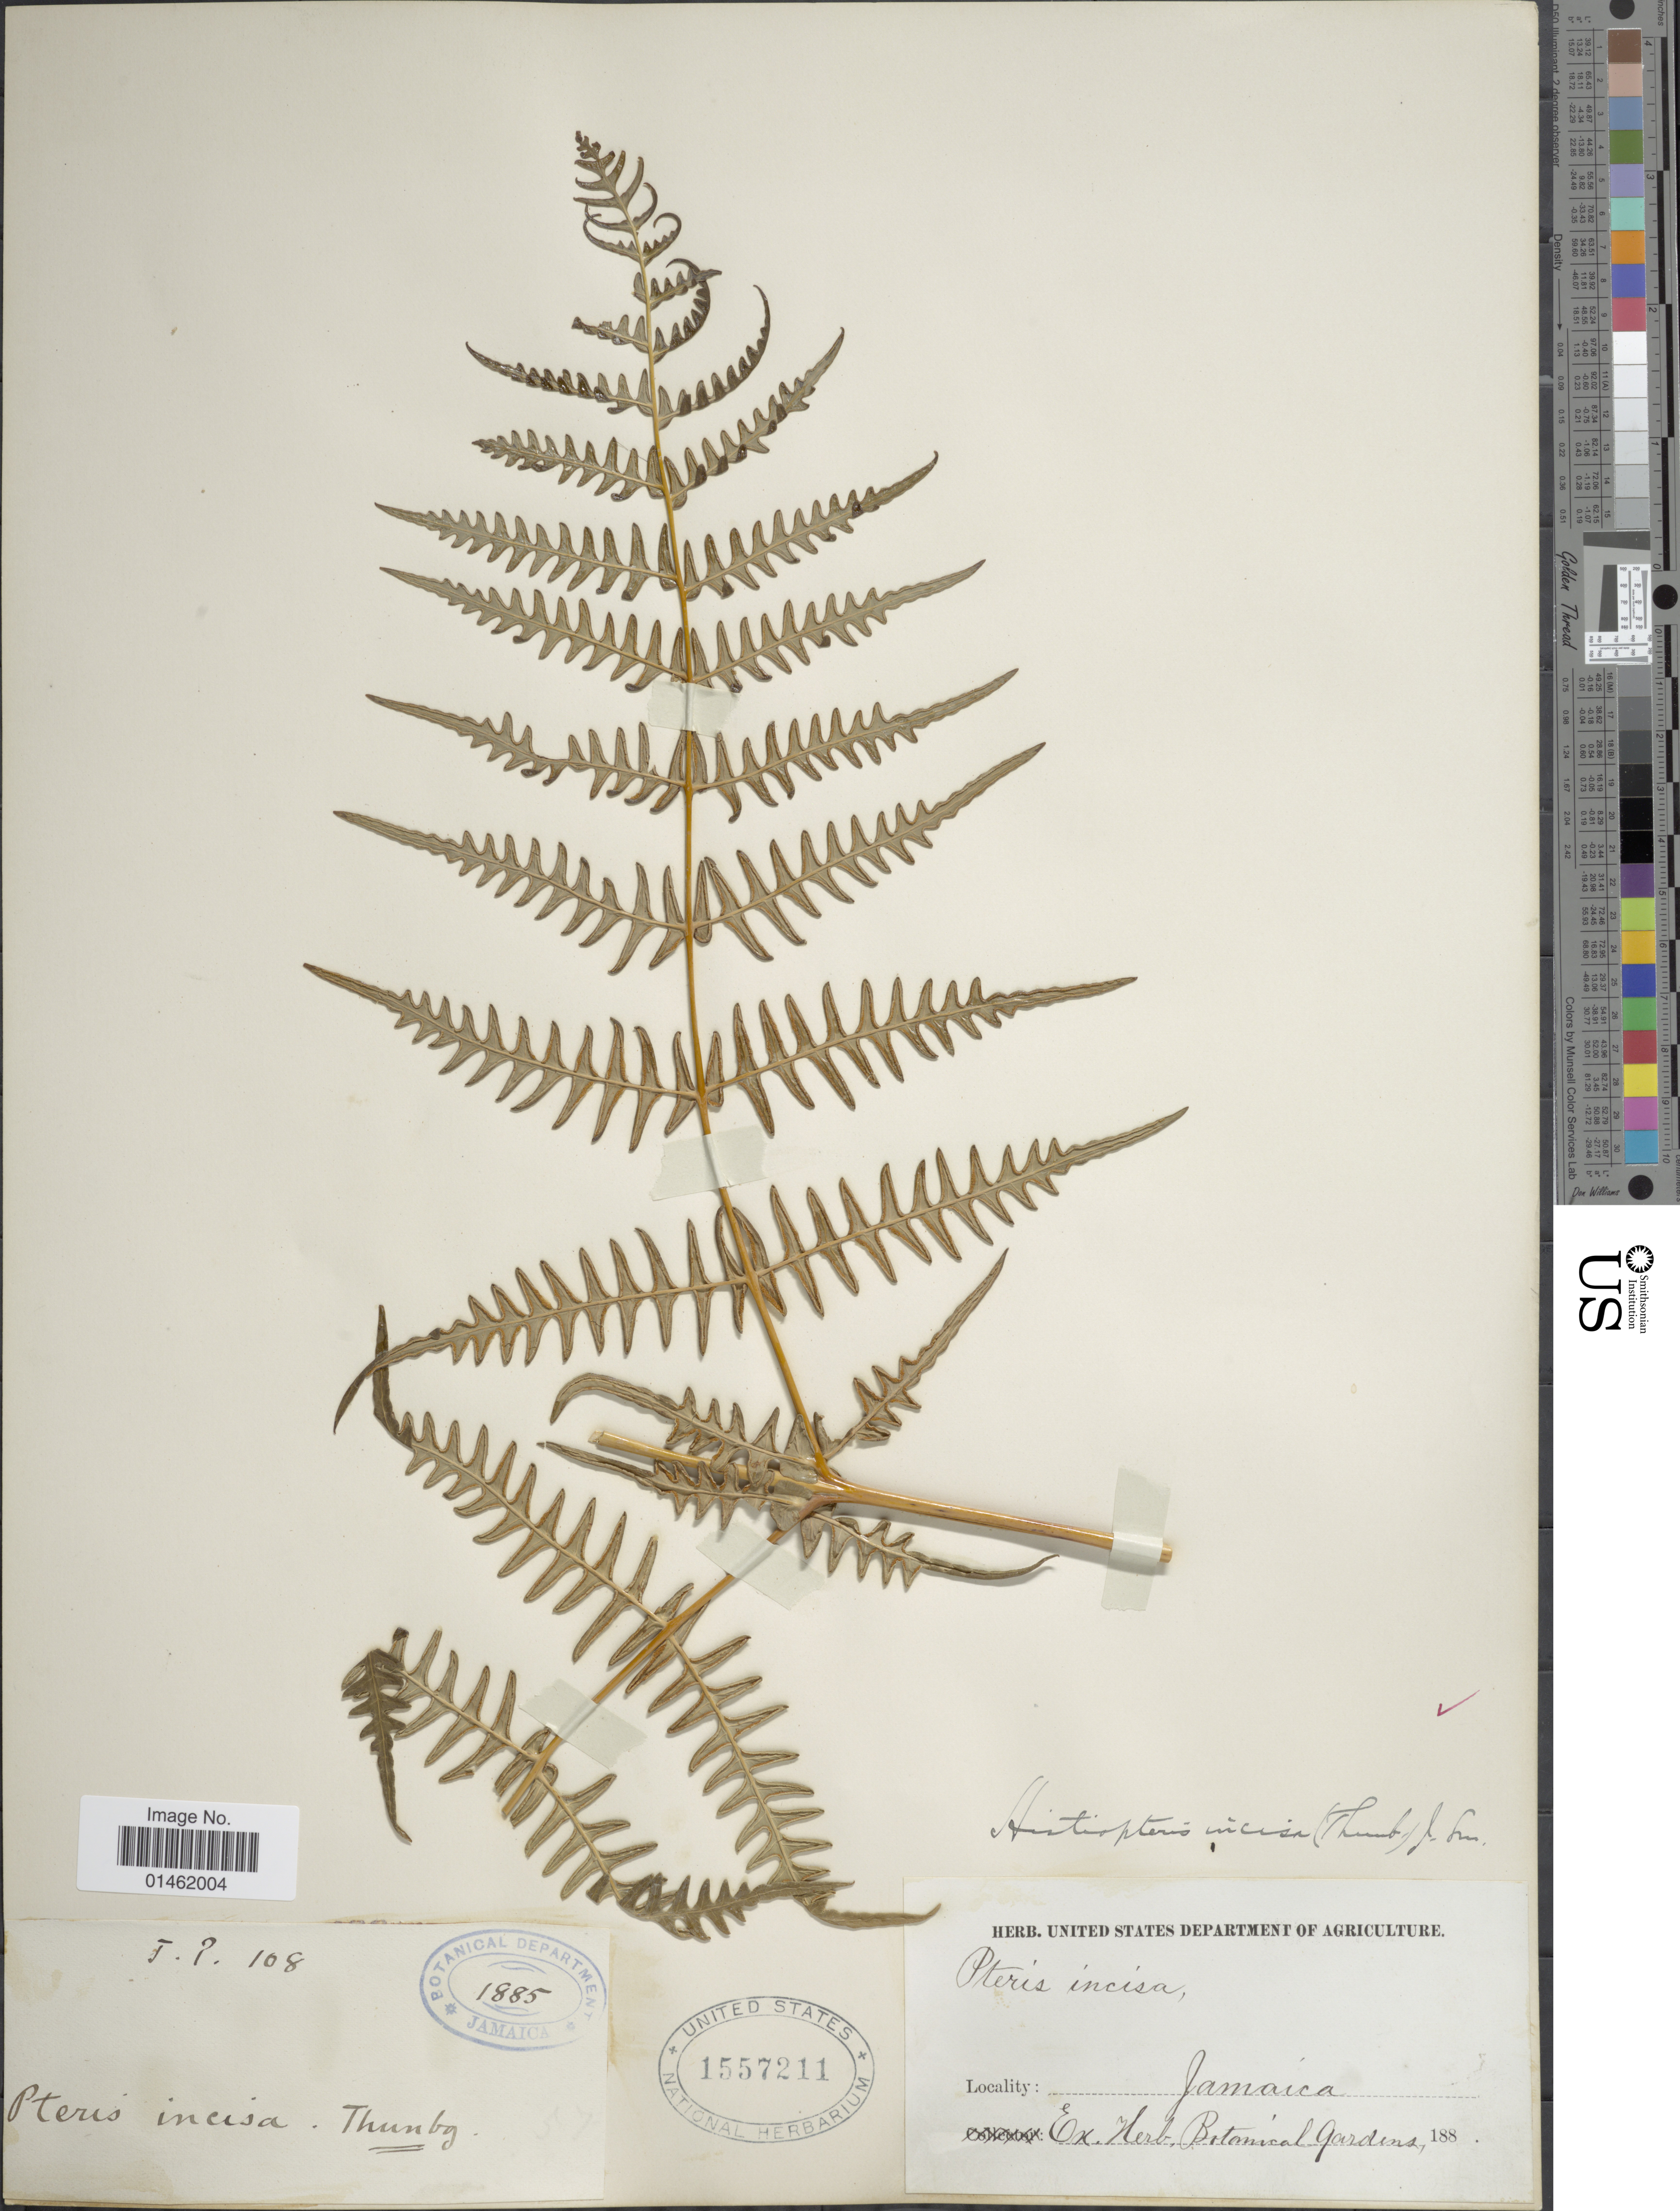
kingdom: Plantae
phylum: Tracheophyta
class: Polypodiopsida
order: Polypodiales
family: Dennstaedtiaceae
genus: Histiopteris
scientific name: Histiopteris incisa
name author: (Thunb.) J. Sm.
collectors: J.P.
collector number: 108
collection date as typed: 188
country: Jamaica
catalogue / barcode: US 1557211